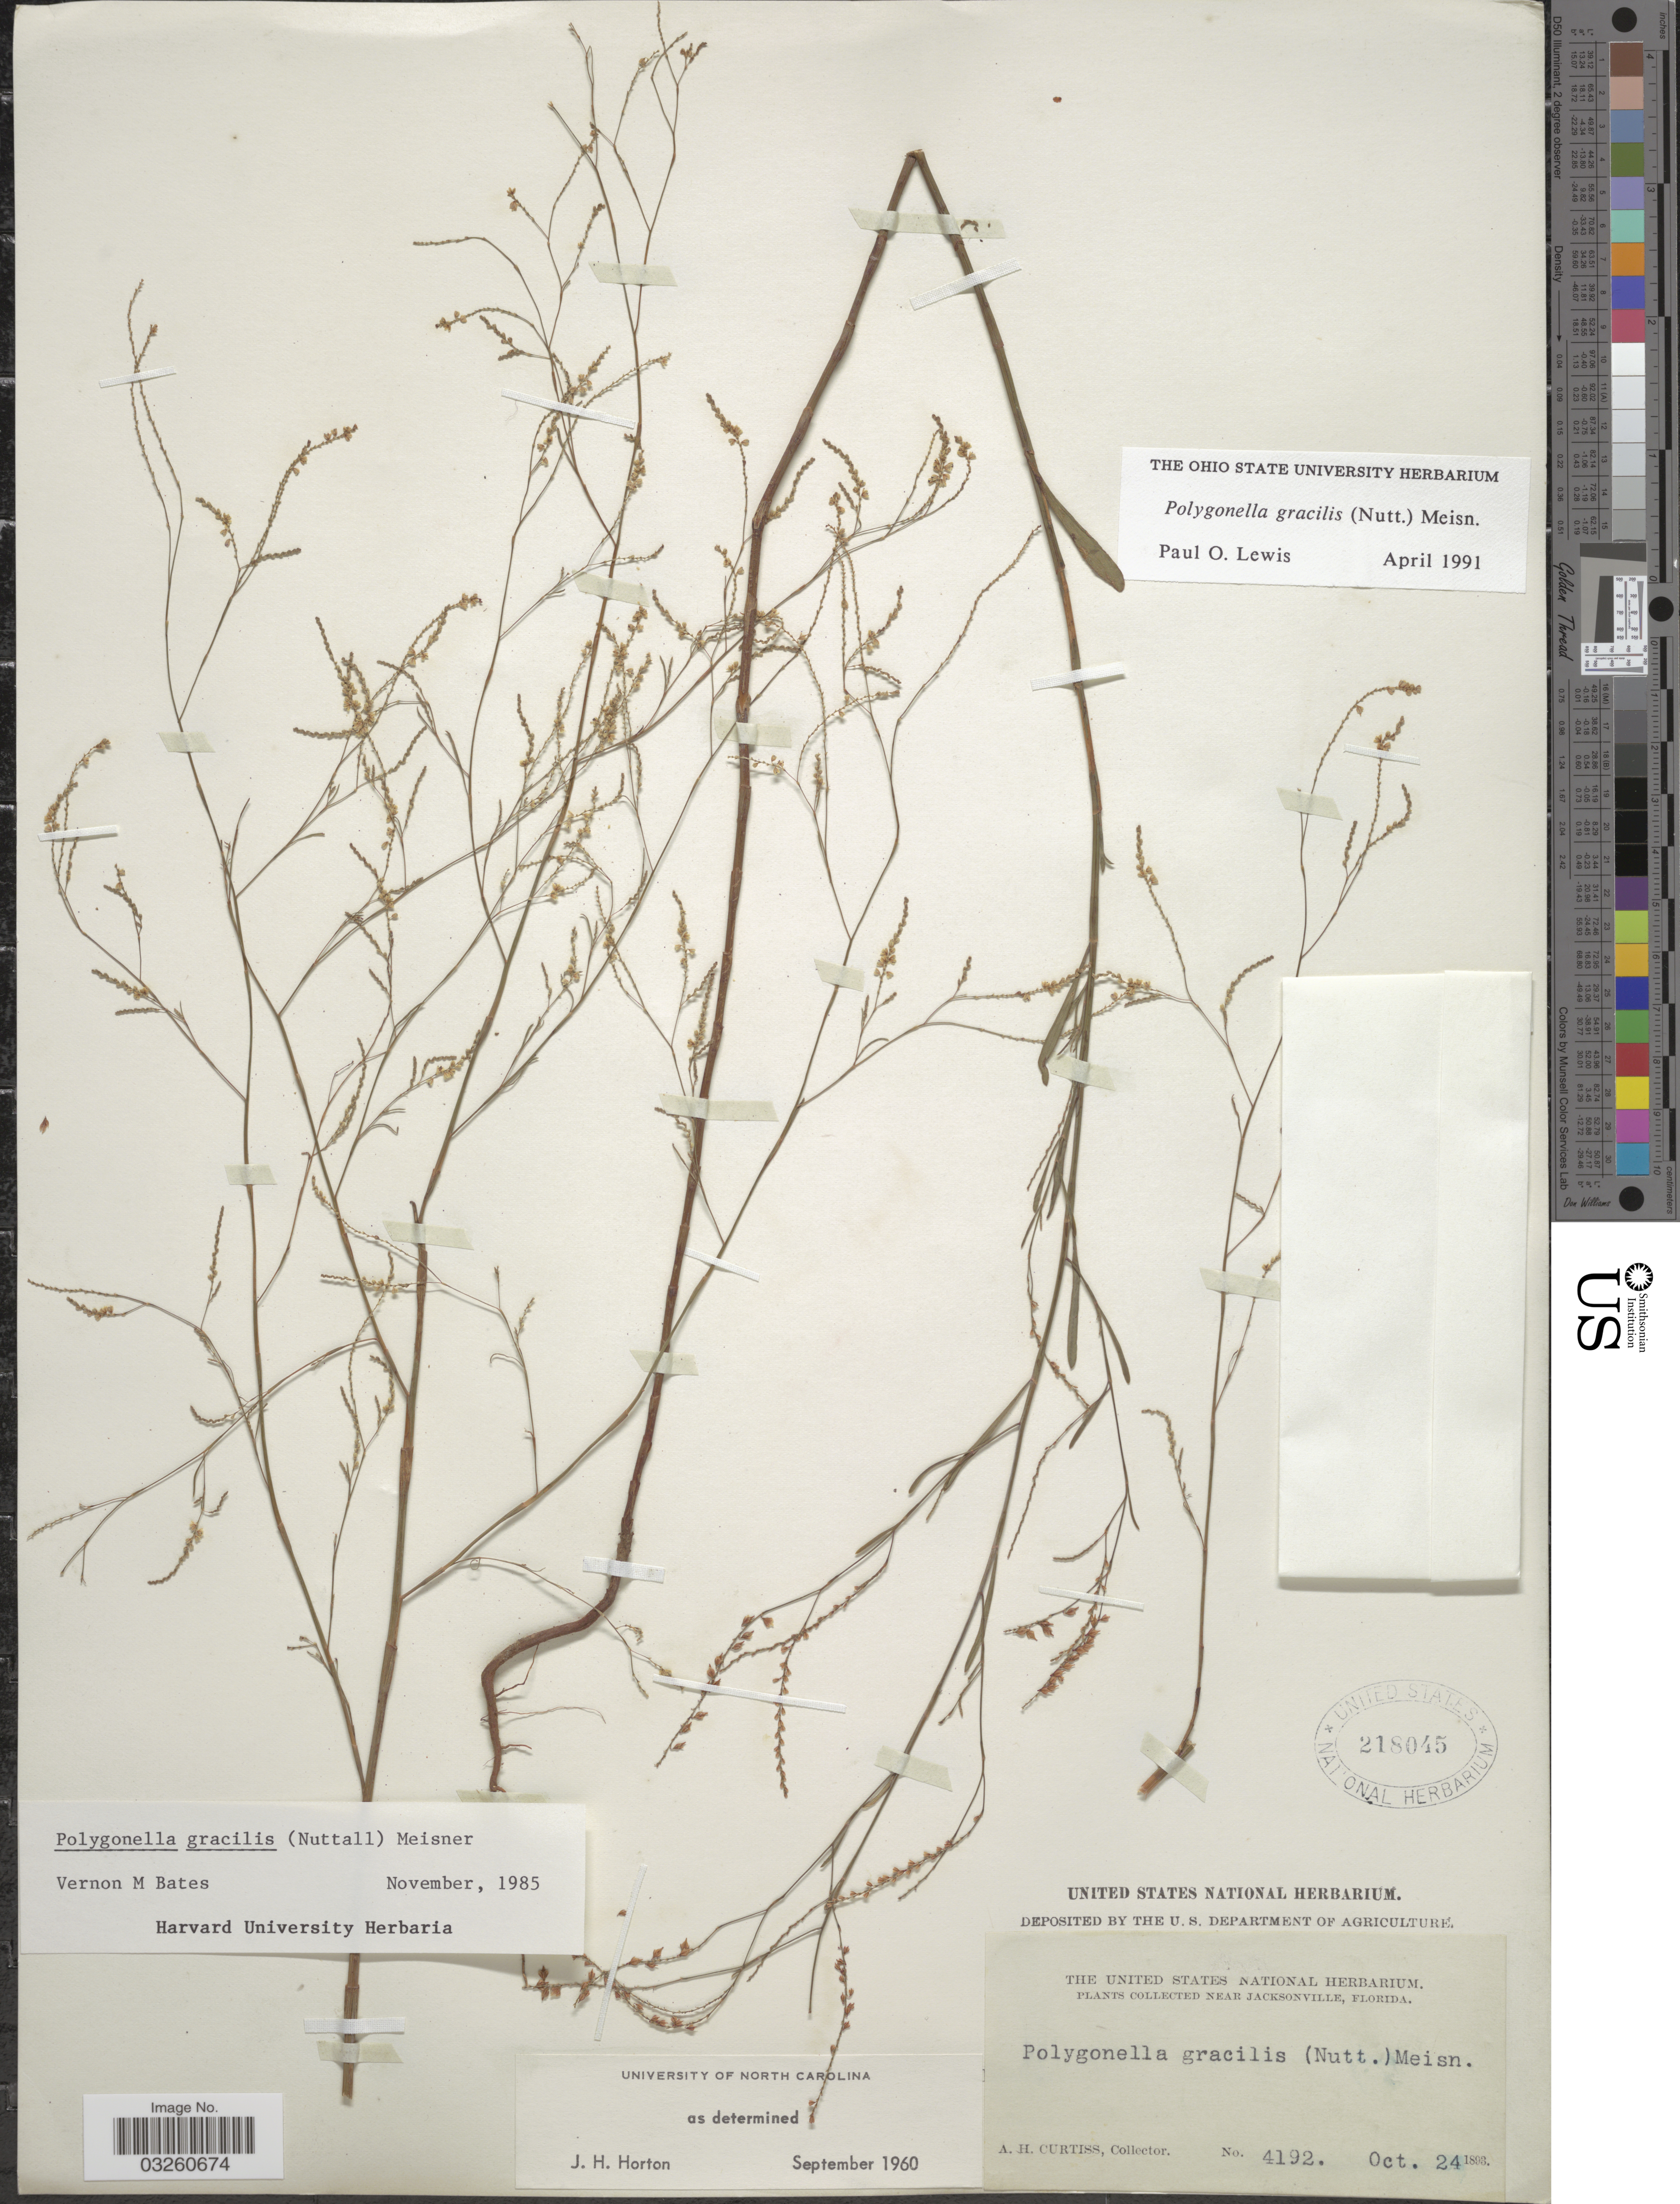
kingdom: Plantae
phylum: Tracheophyta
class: Magnoliopsida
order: Caryophyllales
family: Polygonaceae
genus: Polygonella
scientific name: Polygonella gracilis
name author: (Nutt.) Meisn.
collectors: A. H. Curtiss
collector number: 4192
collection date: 1893-10-24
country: United States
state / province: Florida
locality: Near Jacksonville.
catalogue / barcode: US 218045